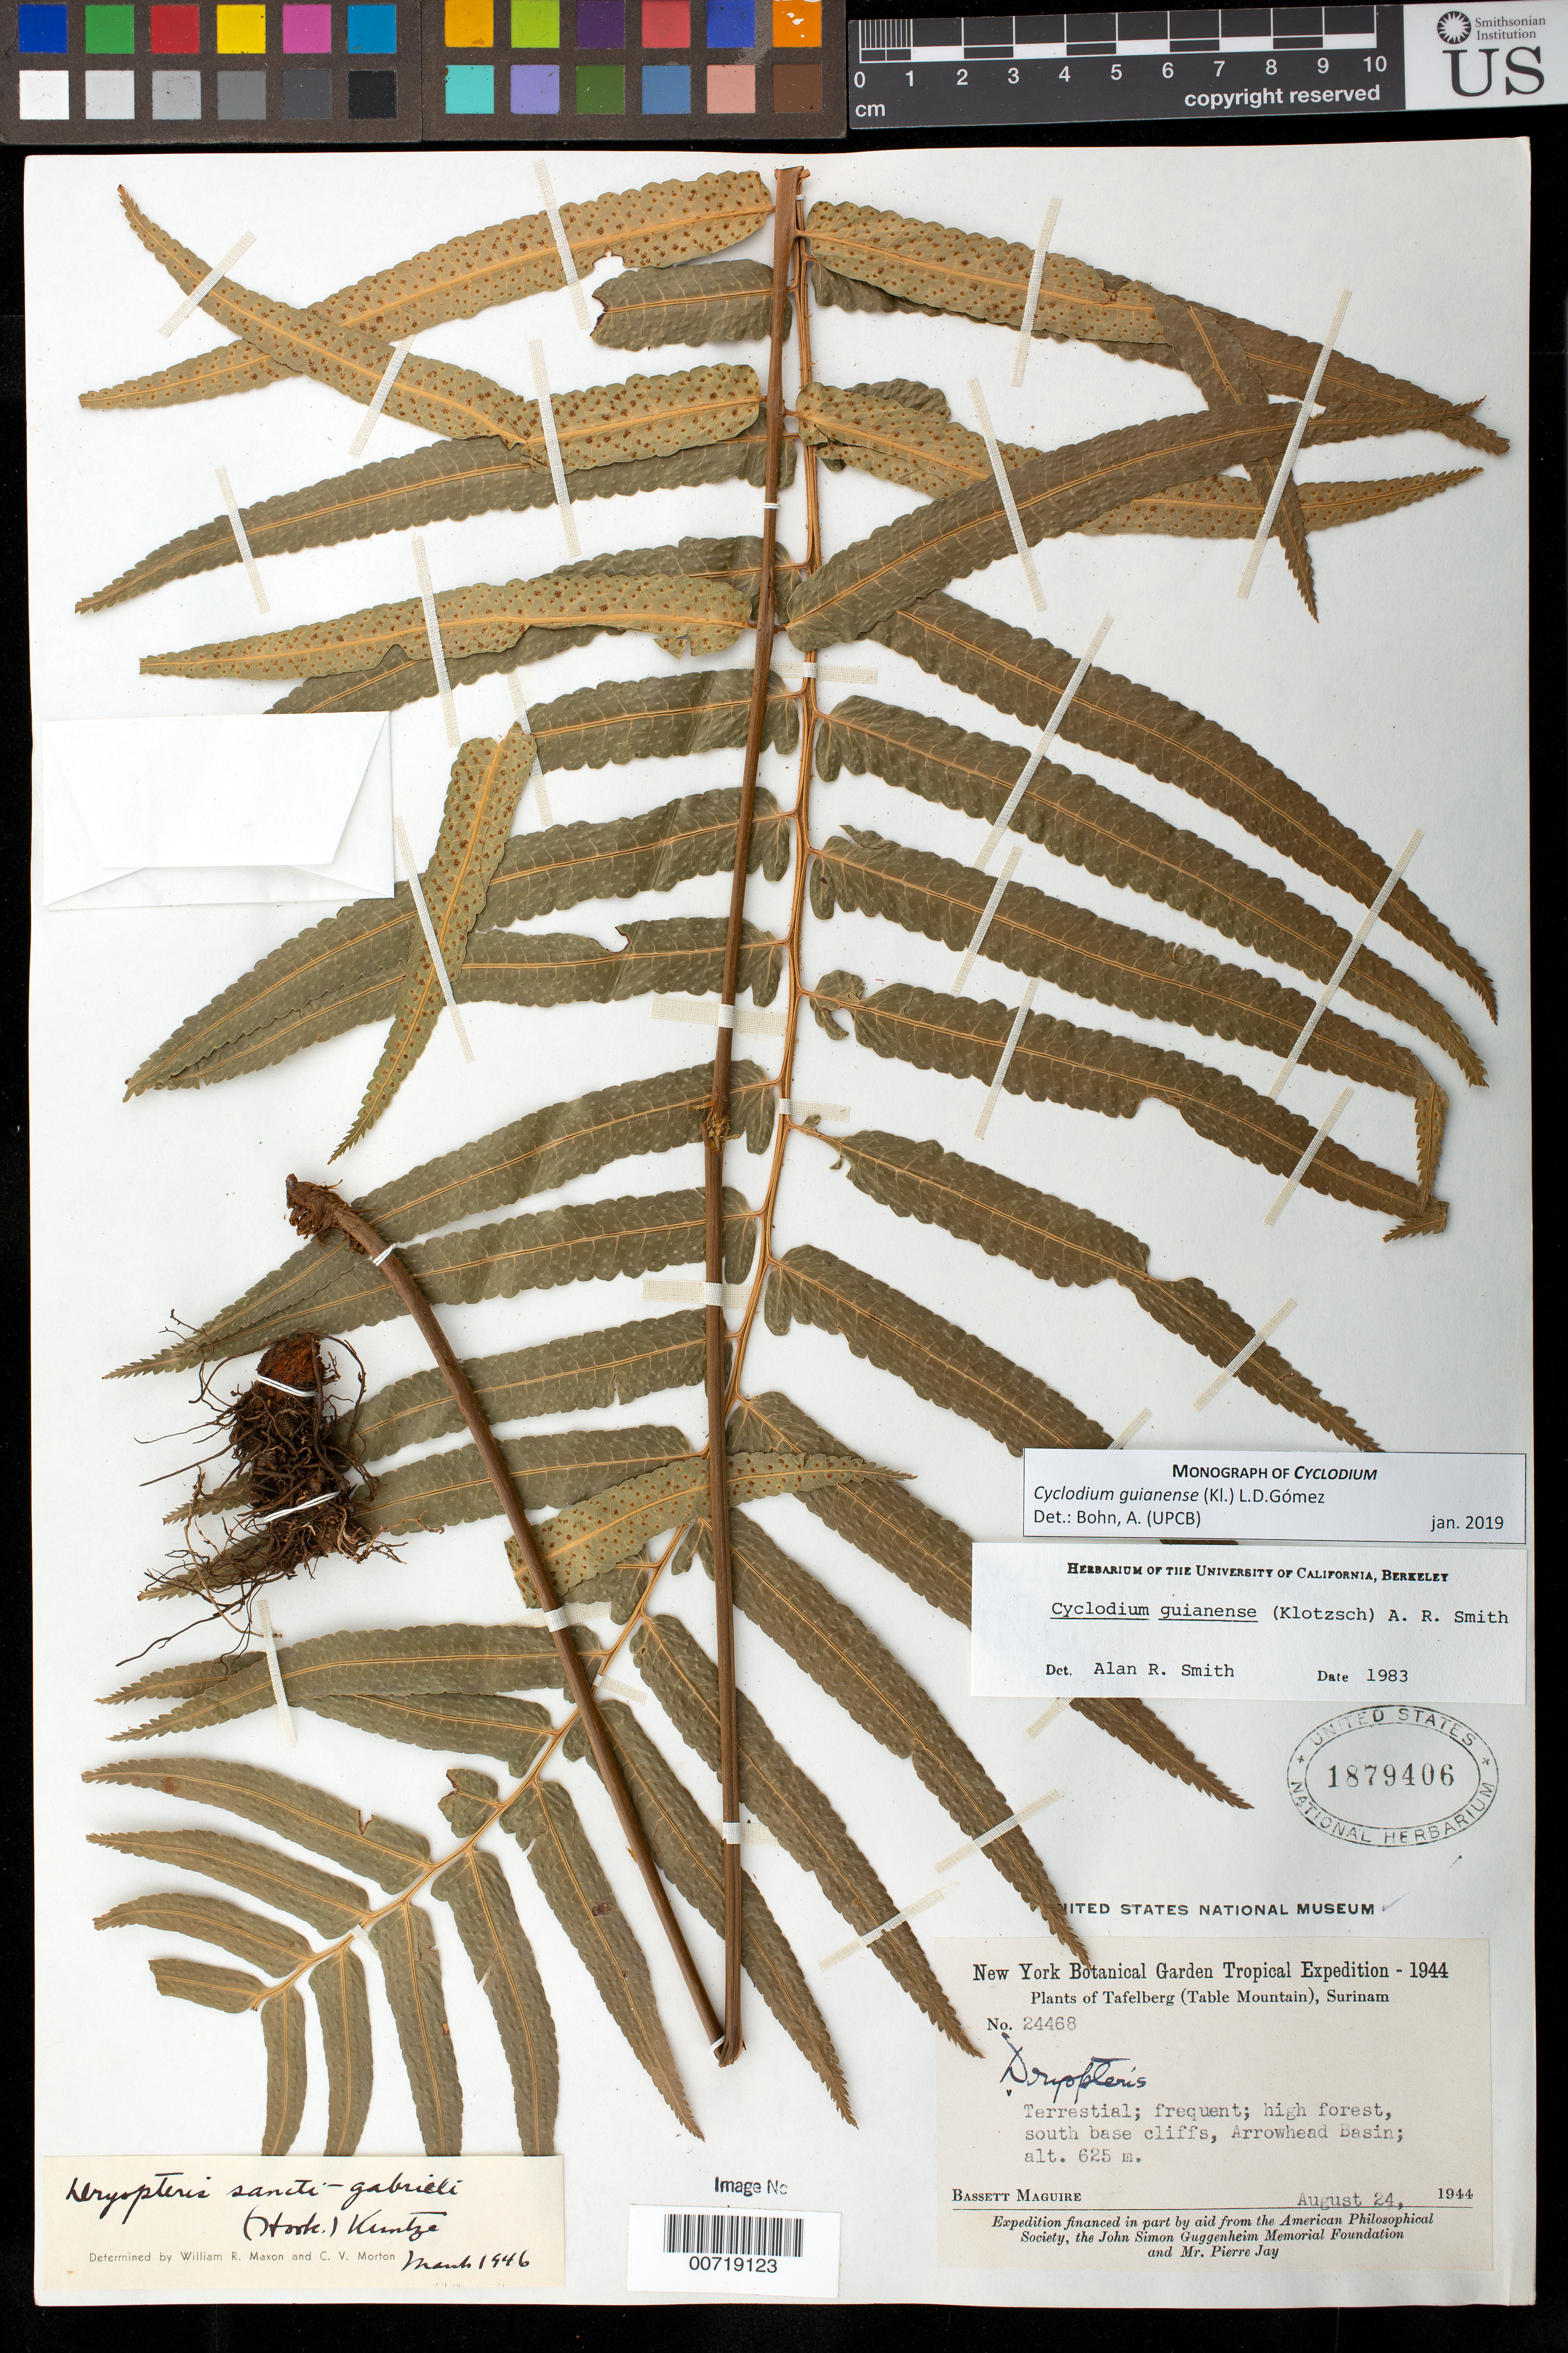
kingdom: Plantae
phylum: Tracheophyta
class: Polypodiopsida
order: Polypodiales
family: Dryopteridaceae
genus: Cyclodium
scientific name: Cyclodium guianense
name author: (Klotzsch) van der Werff ex L.D. Gómez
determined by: Smith, Alan R., (UC)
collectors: B. Maguire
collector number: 24468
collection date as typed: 24-Aug-44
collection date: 1944-08-24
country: Suriname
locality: Tafelberg (Table Mountain), Arrowhead Basin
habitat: High forest, south base cliffs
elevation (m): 625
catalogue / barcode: US 1879406